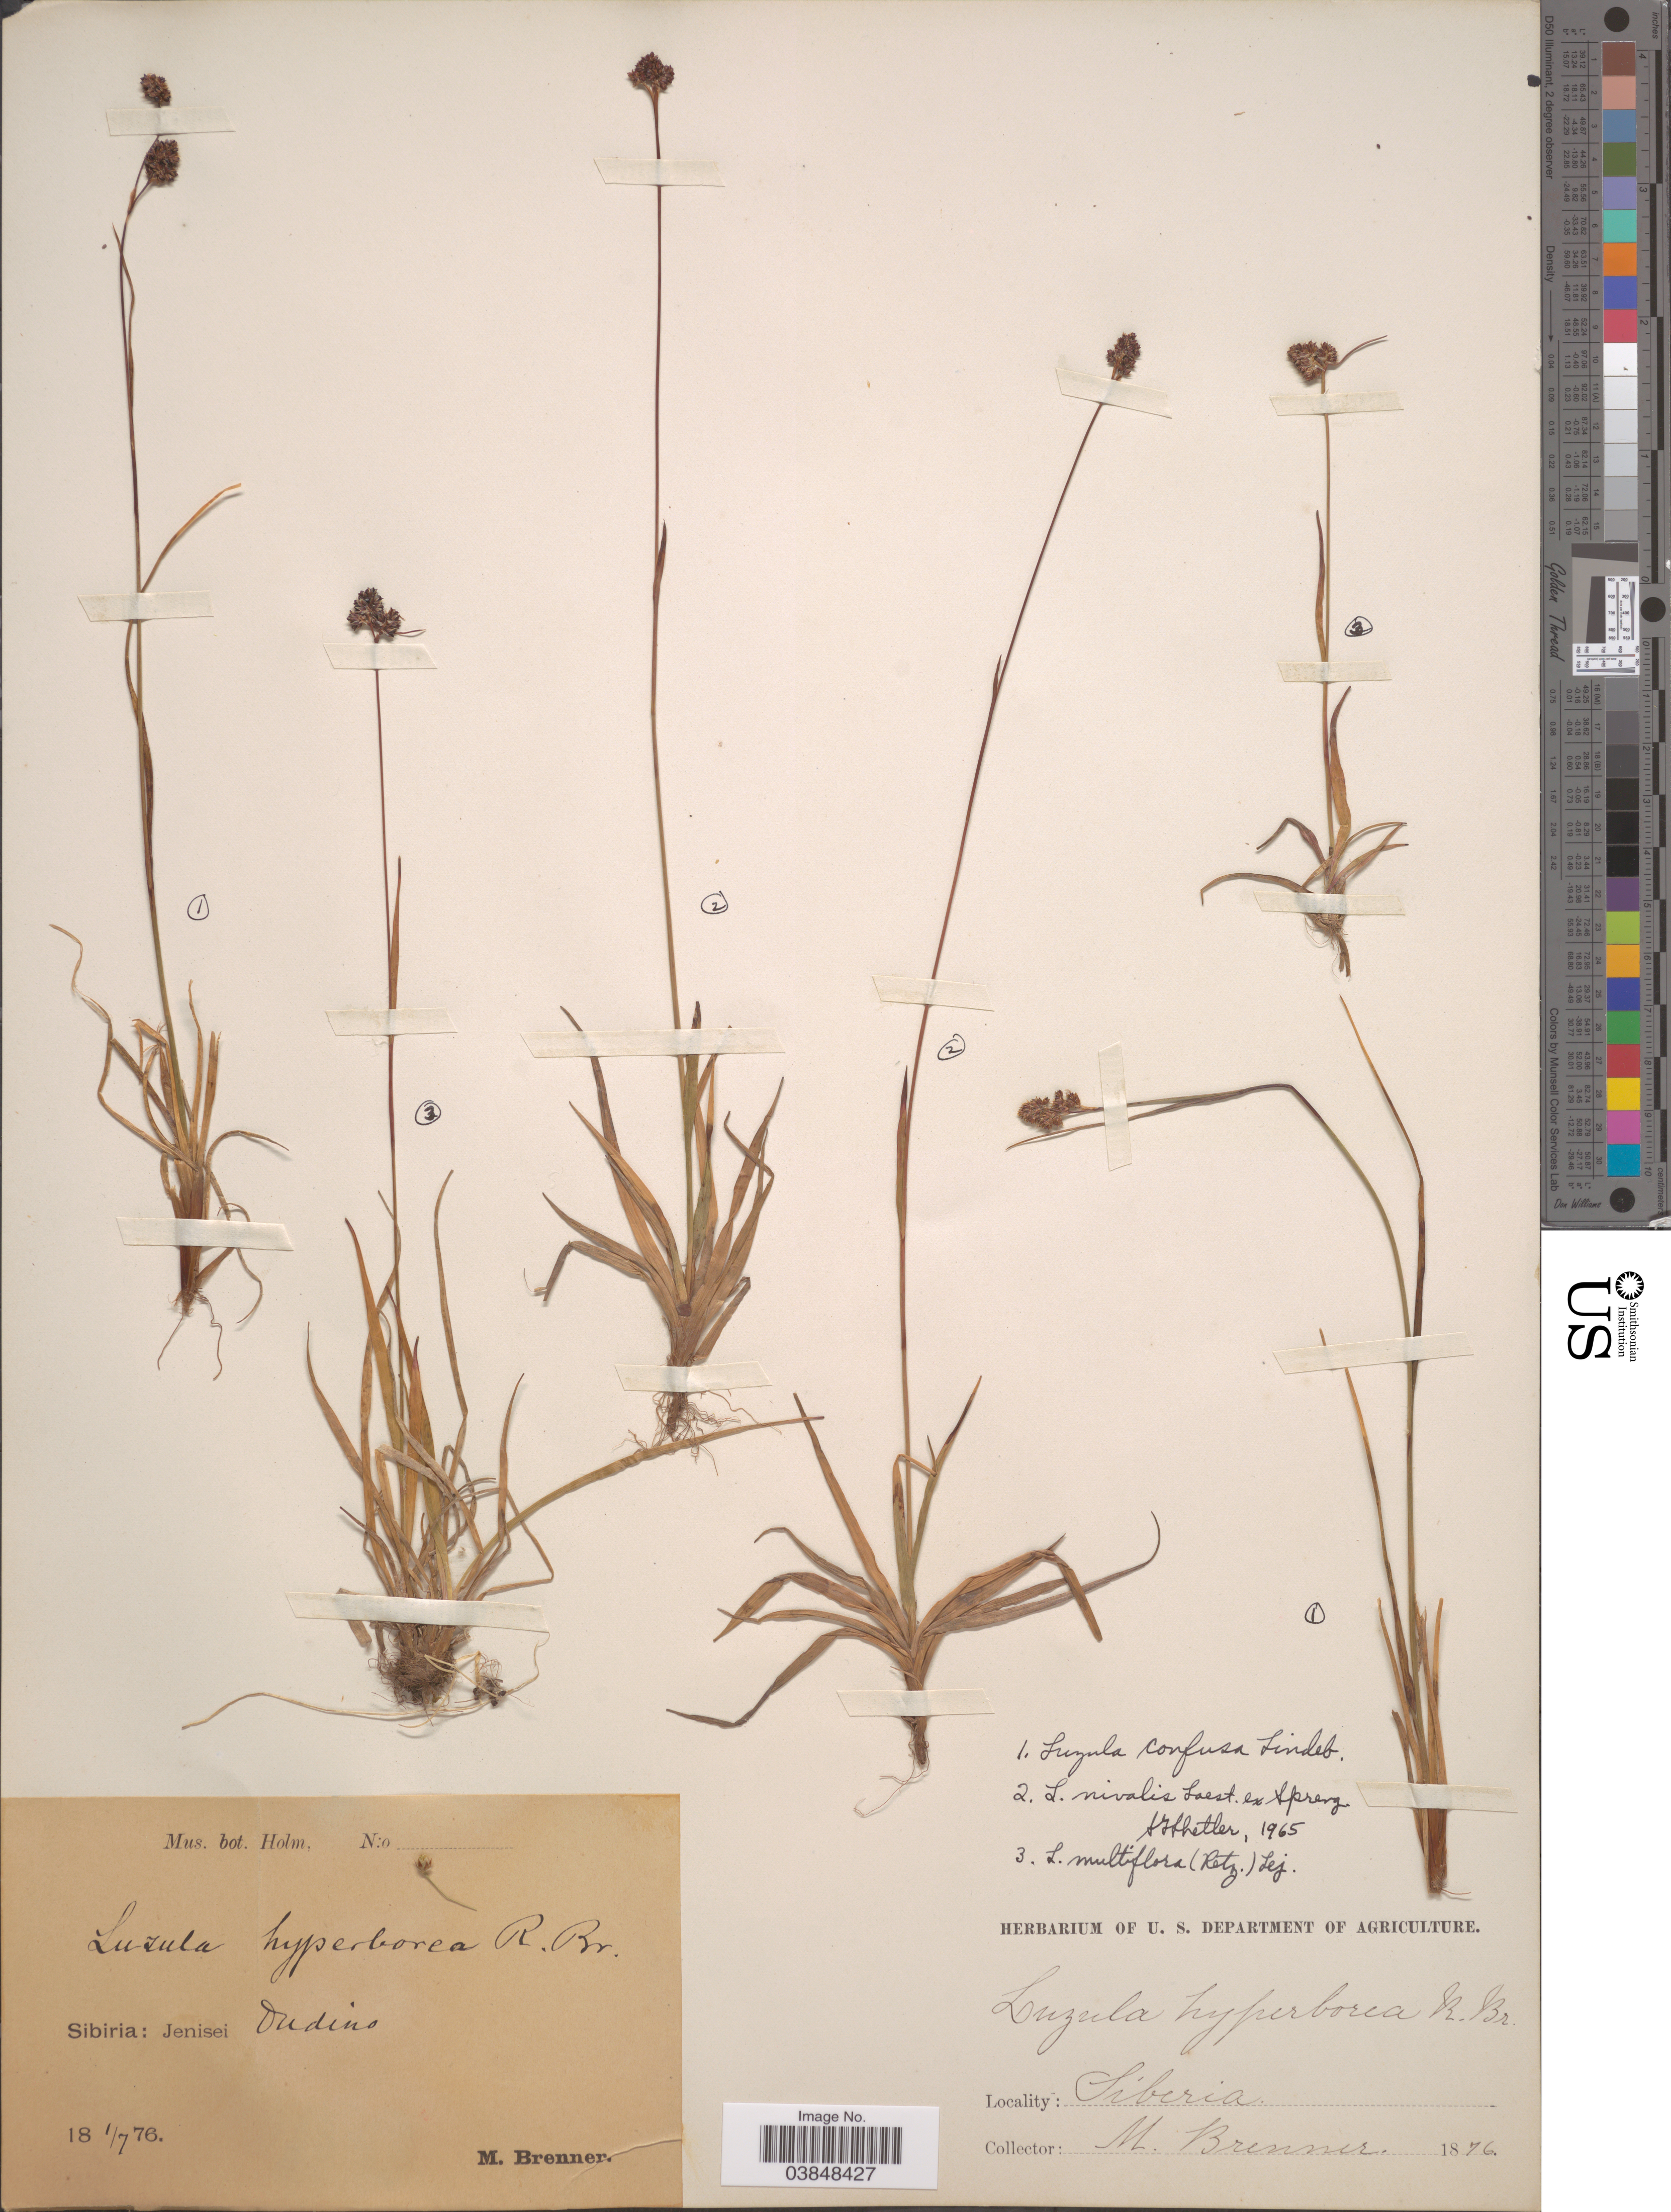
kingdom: Plantae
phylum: Tracheophyta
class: Liliopsida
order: Poales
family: Juncaceae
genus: Luzula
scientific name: Luzula nivalis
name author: (Laest.) Spreng.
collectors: M. Brenner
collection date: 1876-07-01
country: Russian Federation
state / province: West Siberia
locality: Sibiria: Jenisei. Ondino.